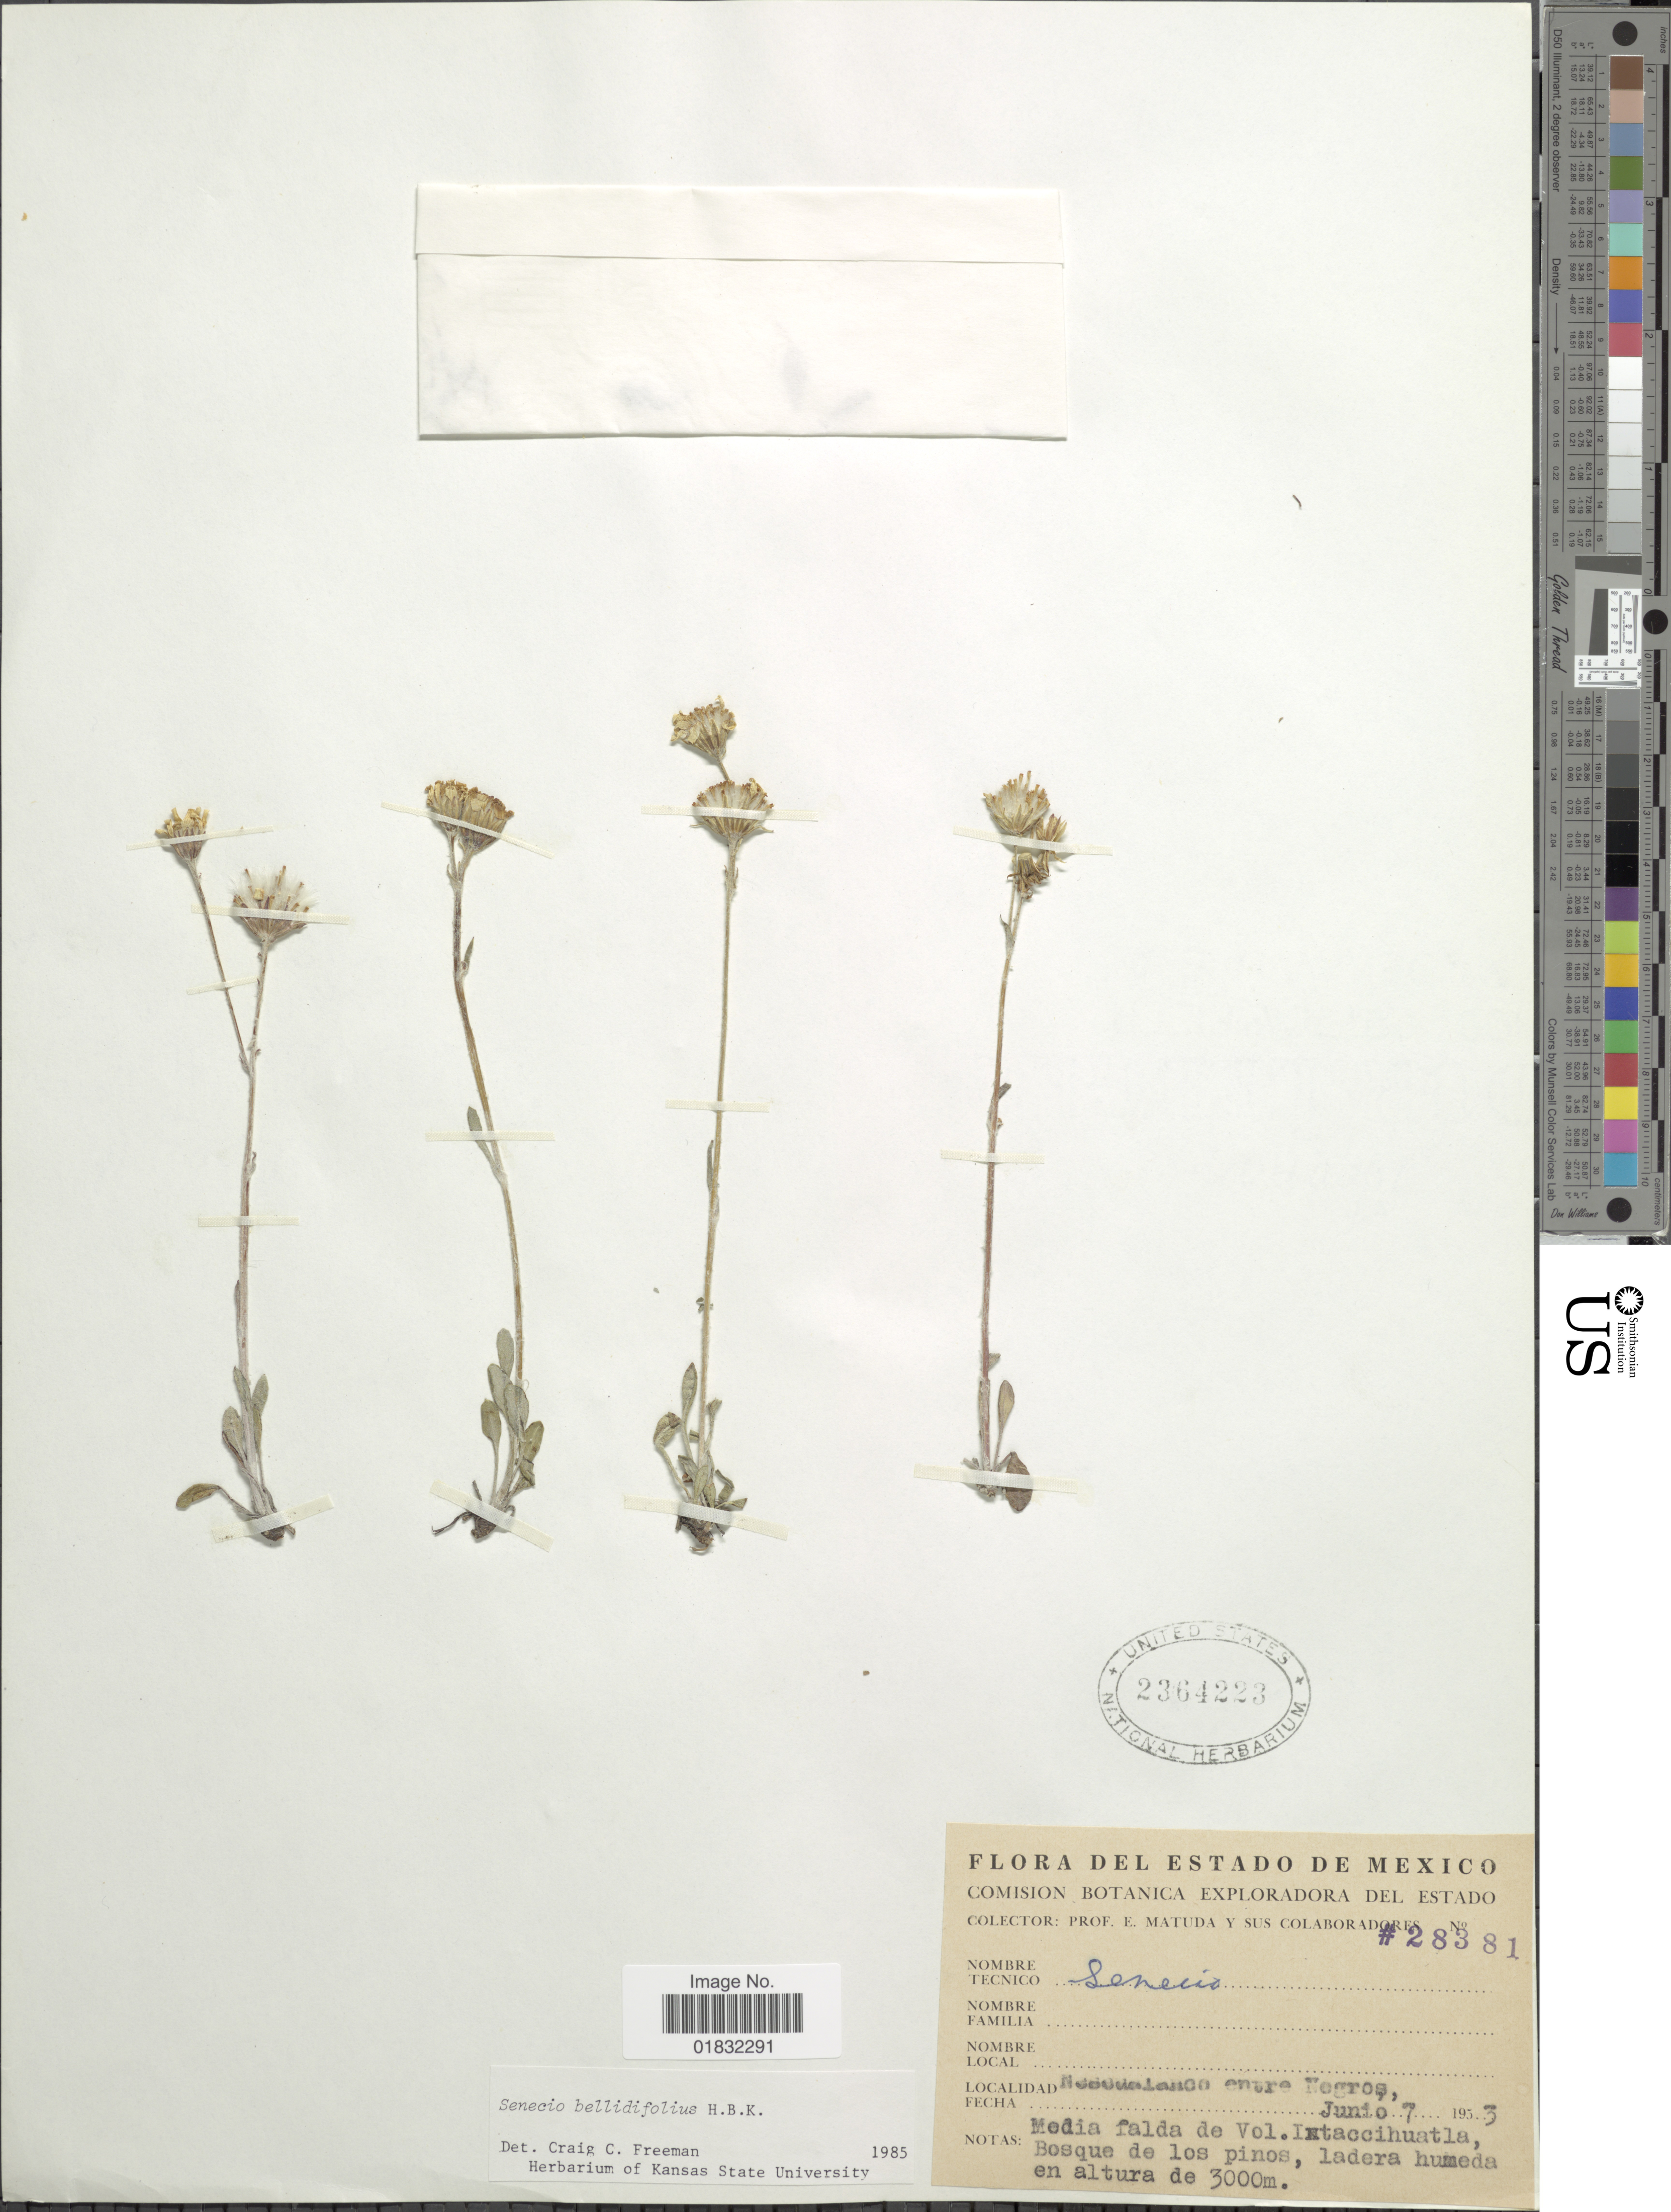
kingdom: Plantae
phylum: Tracheophyta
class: Magnoliopsida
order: Asterales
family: Asteraceae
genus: Packera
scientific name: Packera bellidifolia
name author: (Kunth) W.A. Weber & Á. Löve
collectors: E. Matuda & et al.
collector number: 28381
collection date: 1953-06-07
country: Mexico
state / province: México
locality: Nesodelanco entre Negros, Media falda de Vol. Ixtaccihuatla, Bosque de los pinos, ladera humeda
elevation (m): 3000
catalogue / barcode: US 2364223